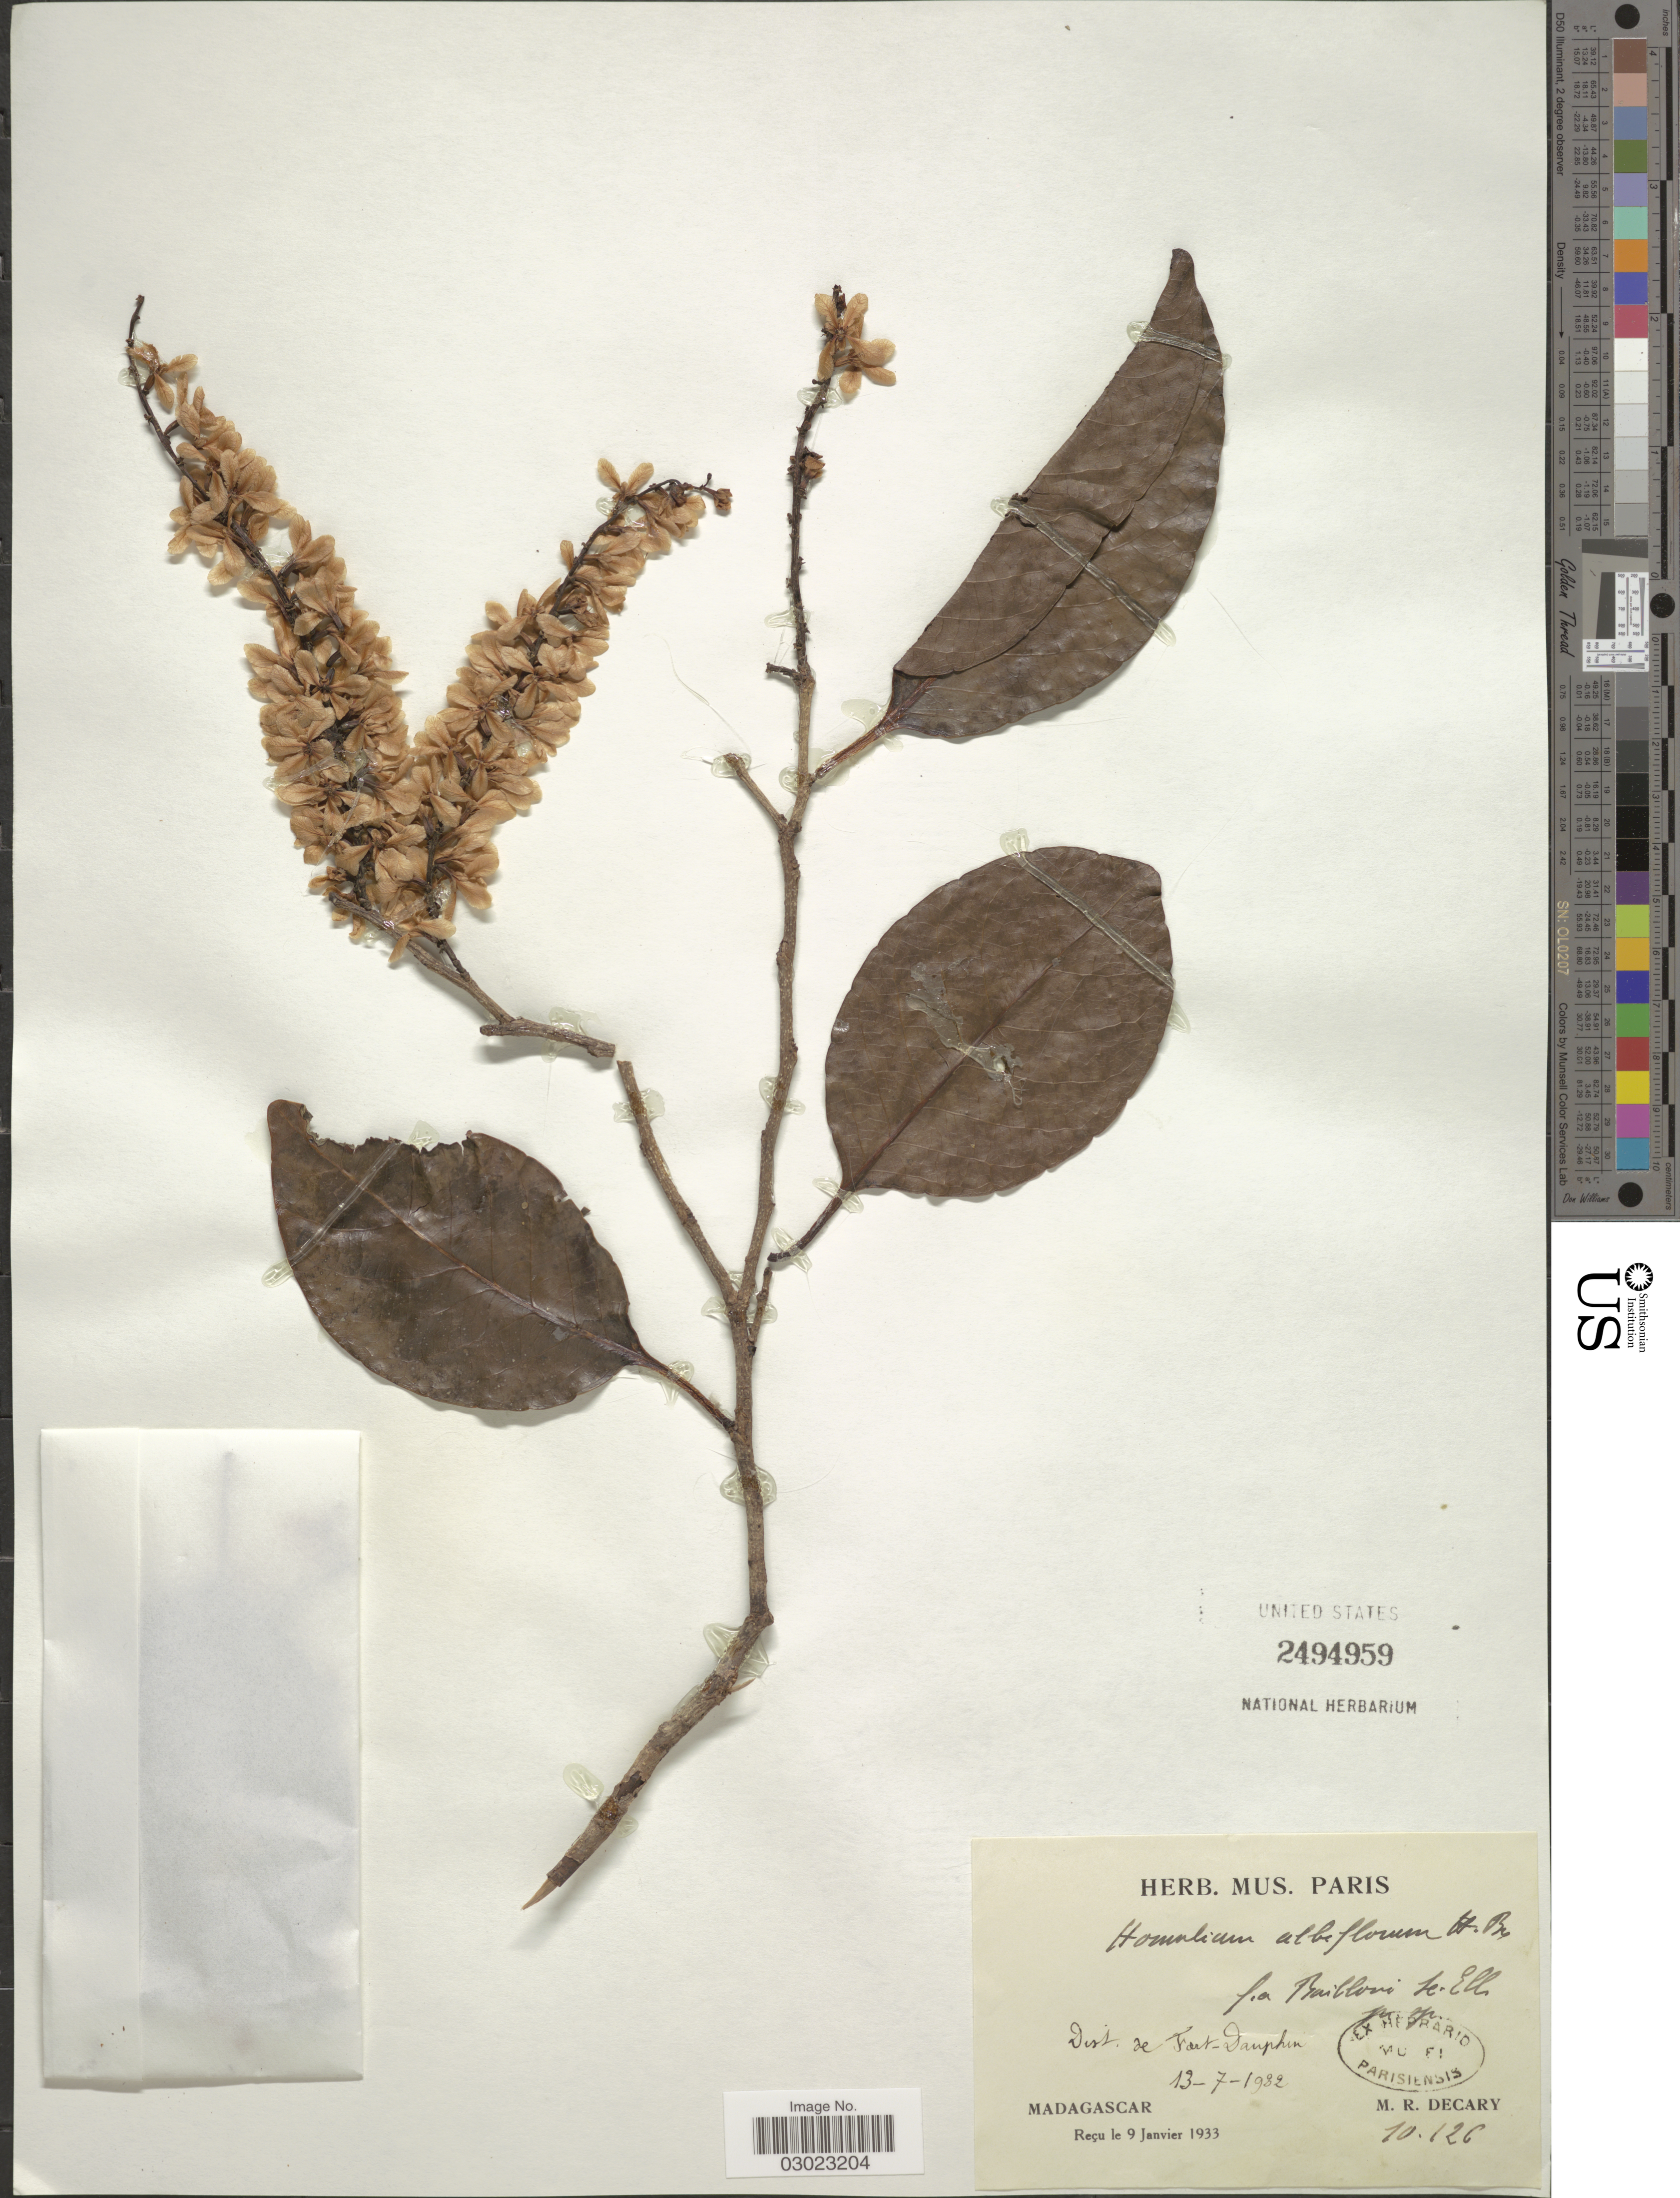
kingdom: Plantae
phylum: Tracheophyta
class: Magnoliopsida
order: Malpighiales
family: Salicaceae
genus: Homalium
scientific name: Homalium albiflorum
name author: (Boivin ex Tul.) O. Hoffm.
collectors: R. Decary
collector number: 10126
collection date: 1932-07-13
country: Madagascar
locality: Dist. de Fort-Dauphin.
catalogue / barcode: US 2494959